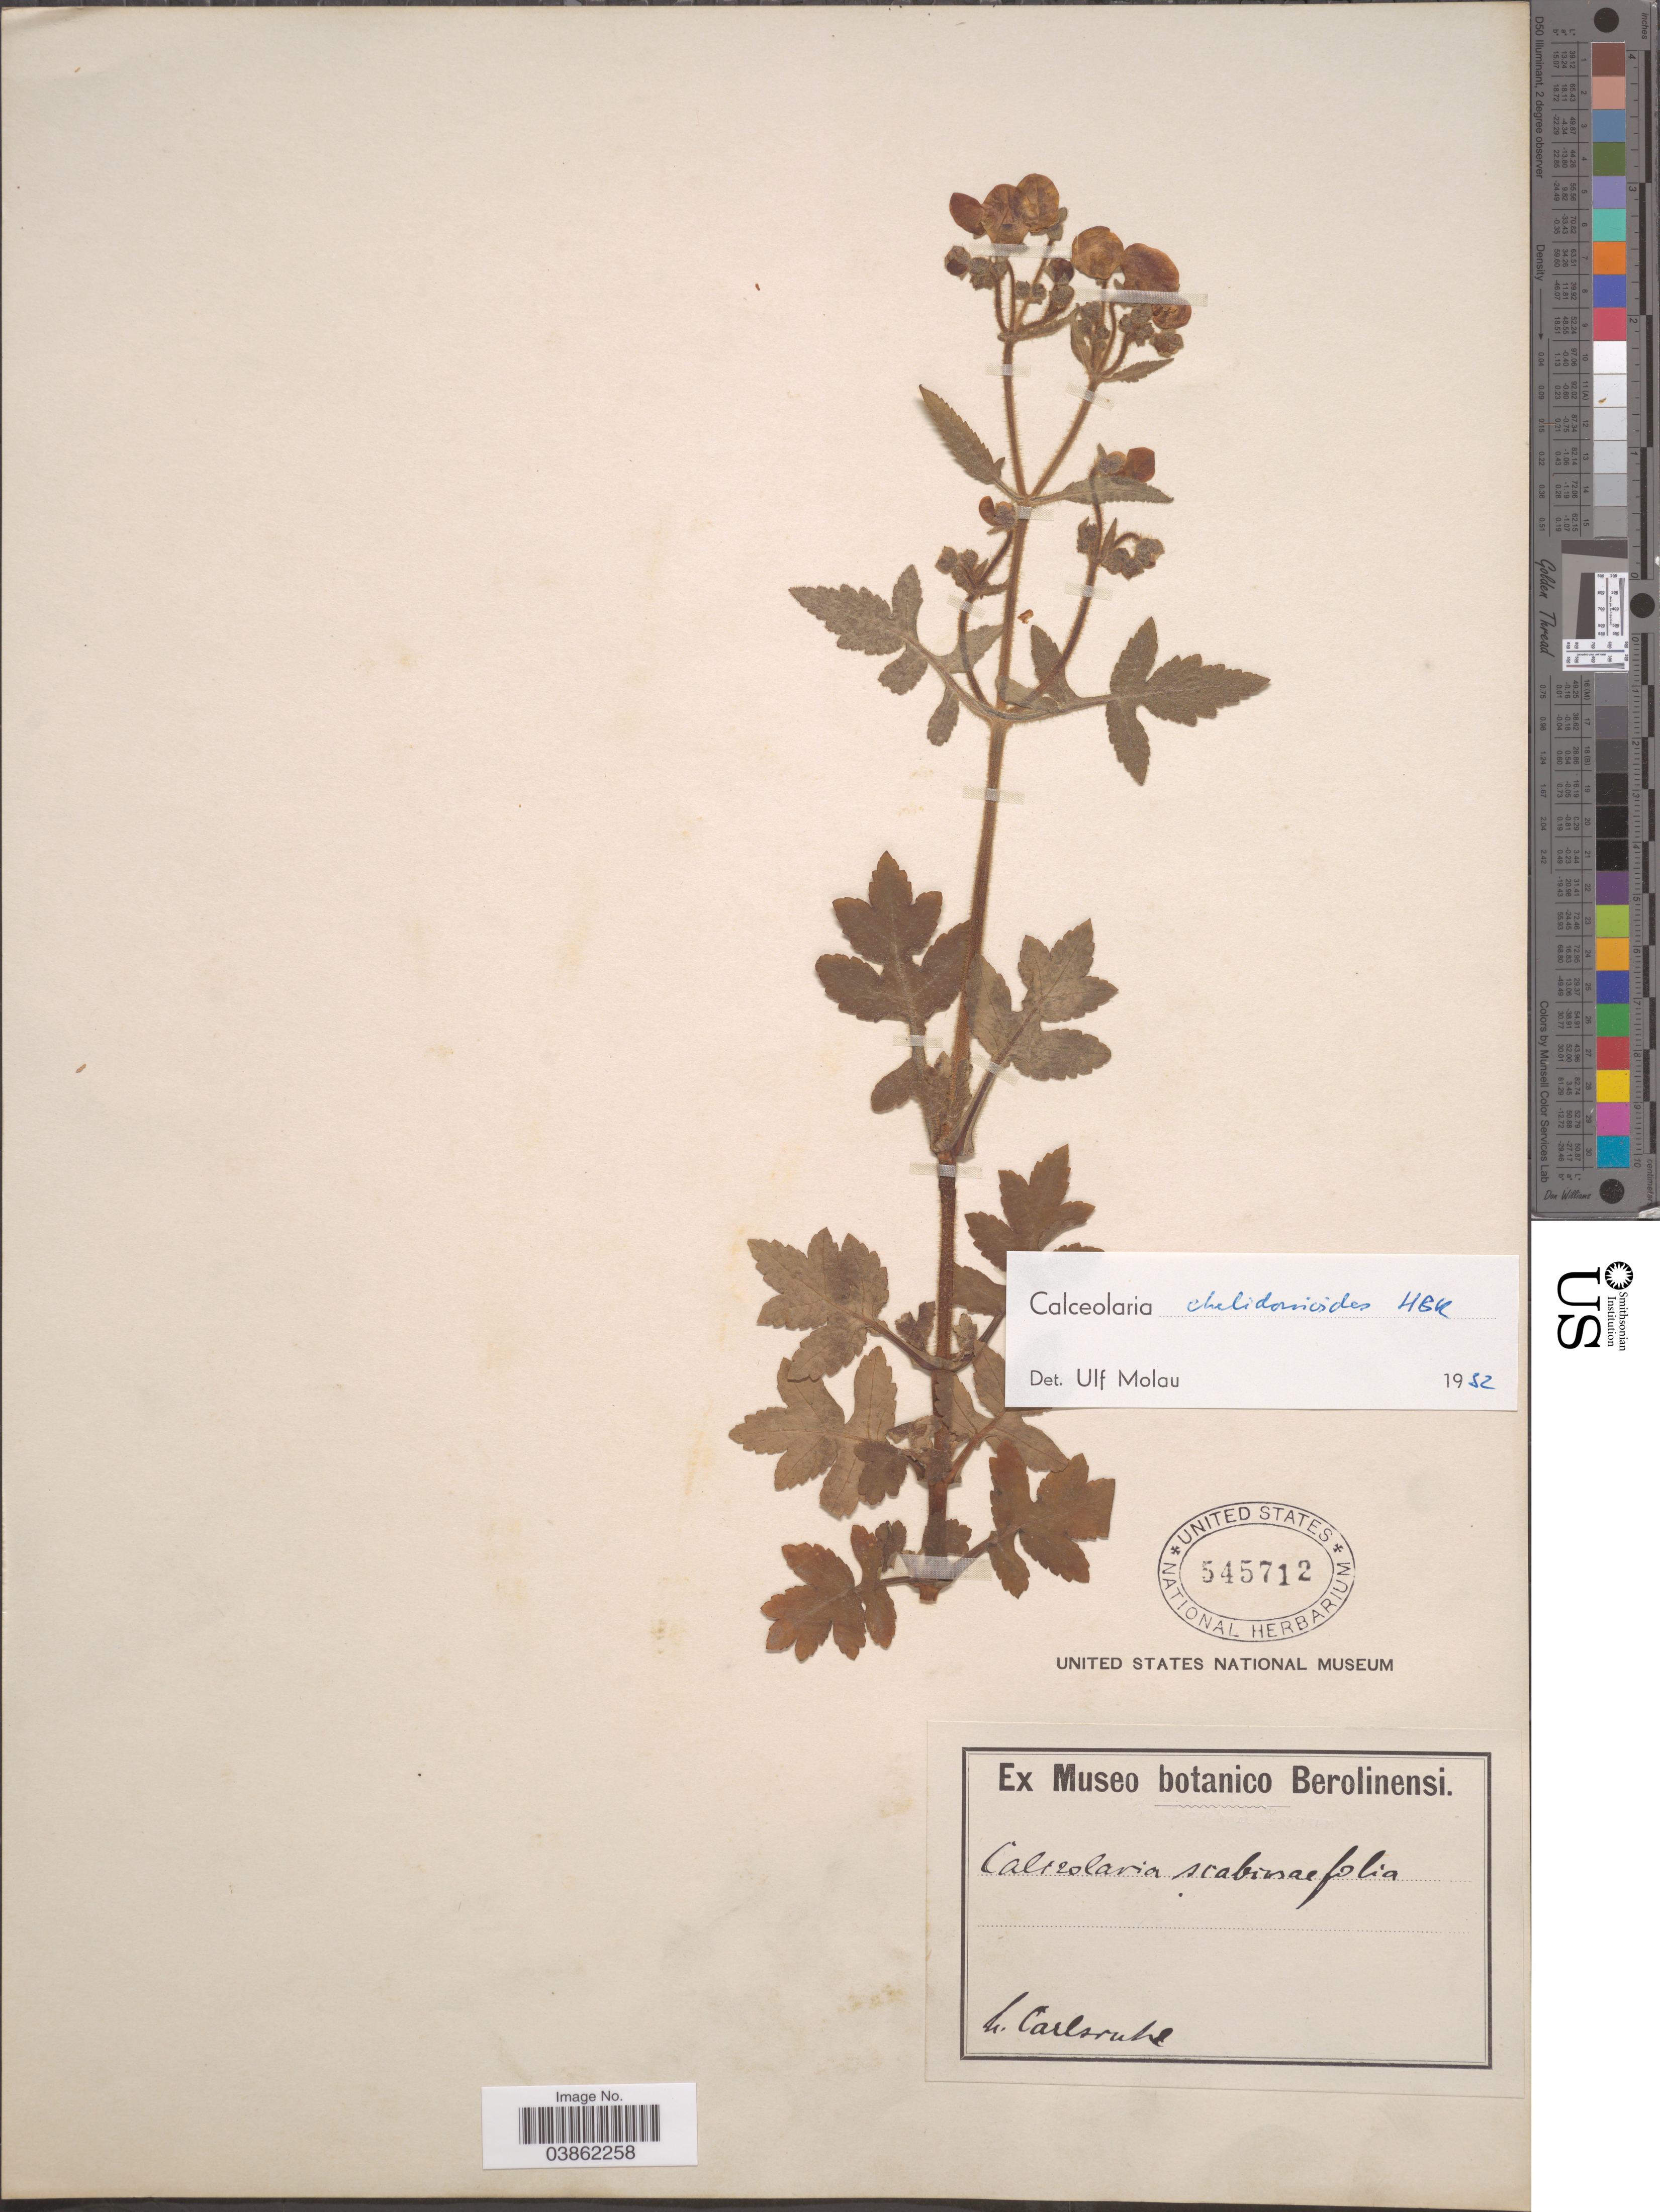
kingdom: Plantae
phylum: Tracheophyta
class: Magnoliopsida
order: Lamiales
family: Calceolariaceae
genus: Calceolaria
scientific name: Calceolaria chelidonioides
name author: Kunth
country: Germany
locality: B. Carlsruhe.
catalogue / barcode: US 545712